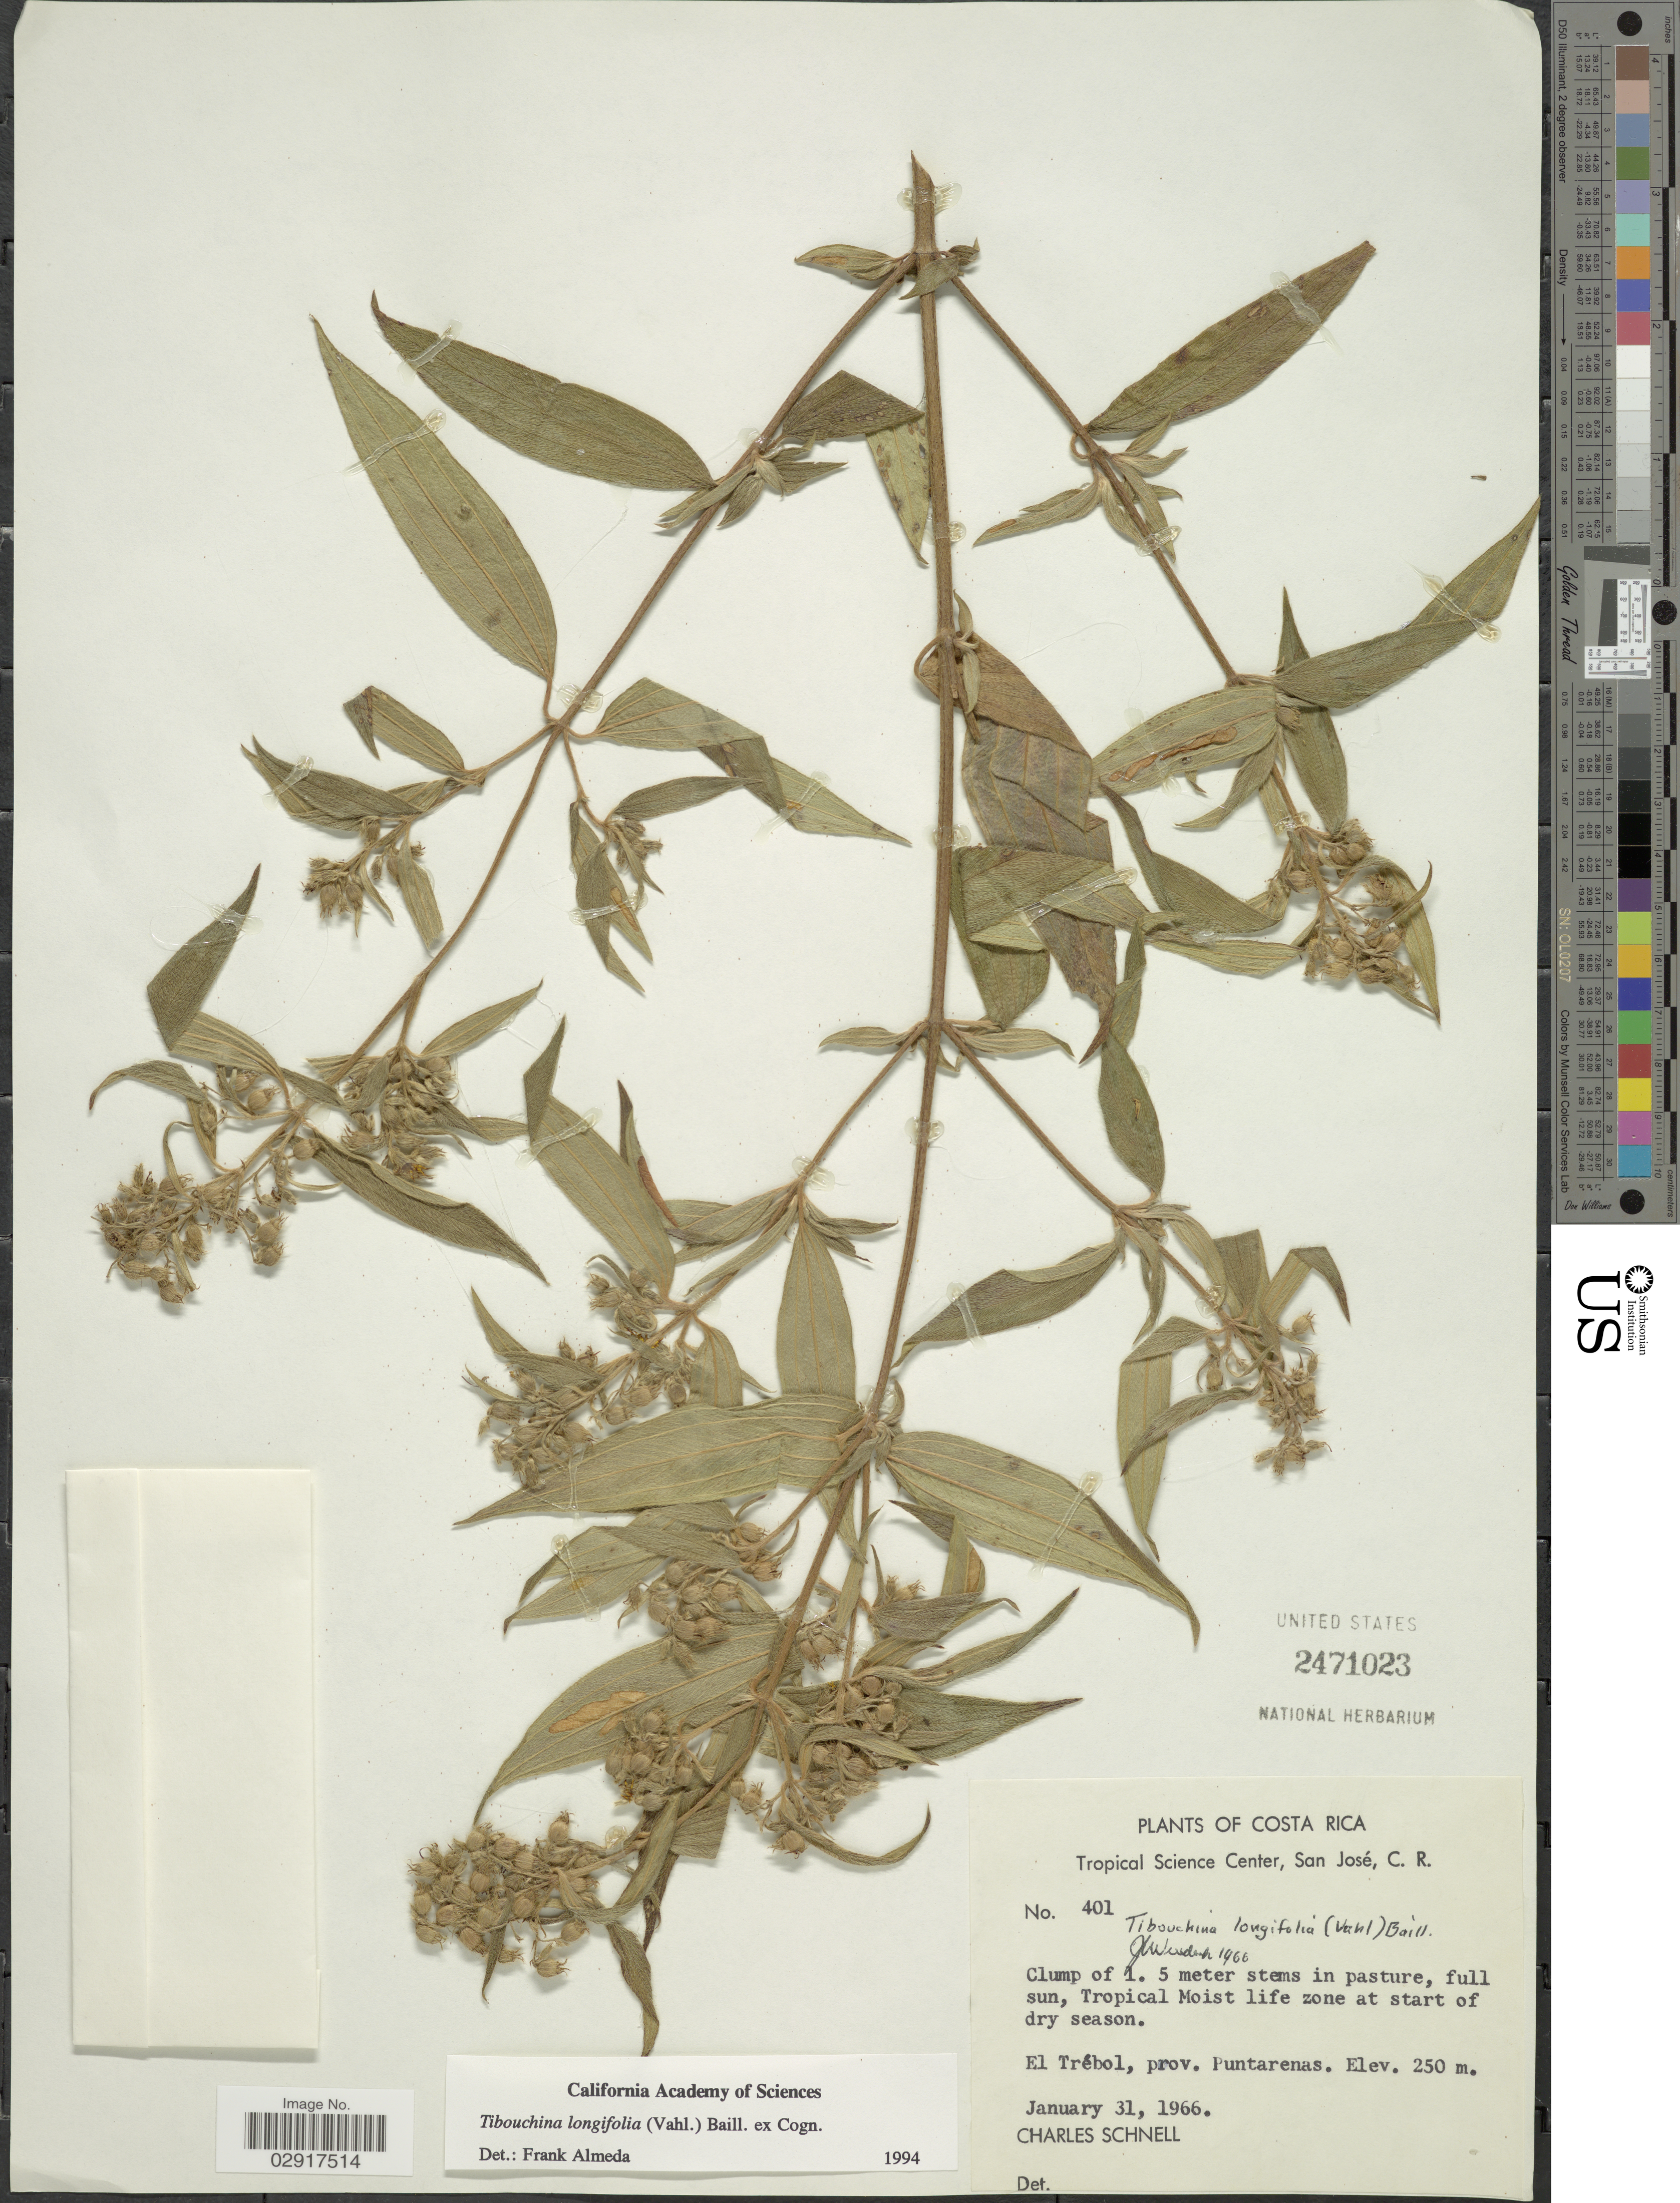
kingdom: Plantae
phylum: Tracheophyta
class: Magnoliopsida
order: Myrtales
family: Melastomataceae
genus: Chaetogastra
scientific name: Chaetogastra longifolia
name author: (Vahl) DC.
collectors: C. Schnell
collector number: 401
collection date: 1966-01-31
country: Costa Rica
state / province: Puntarenas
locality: Tropical Science Center, San José, C. R. El Trébol, prov. Puntarenas.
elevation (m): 250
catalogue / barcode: US 2471023